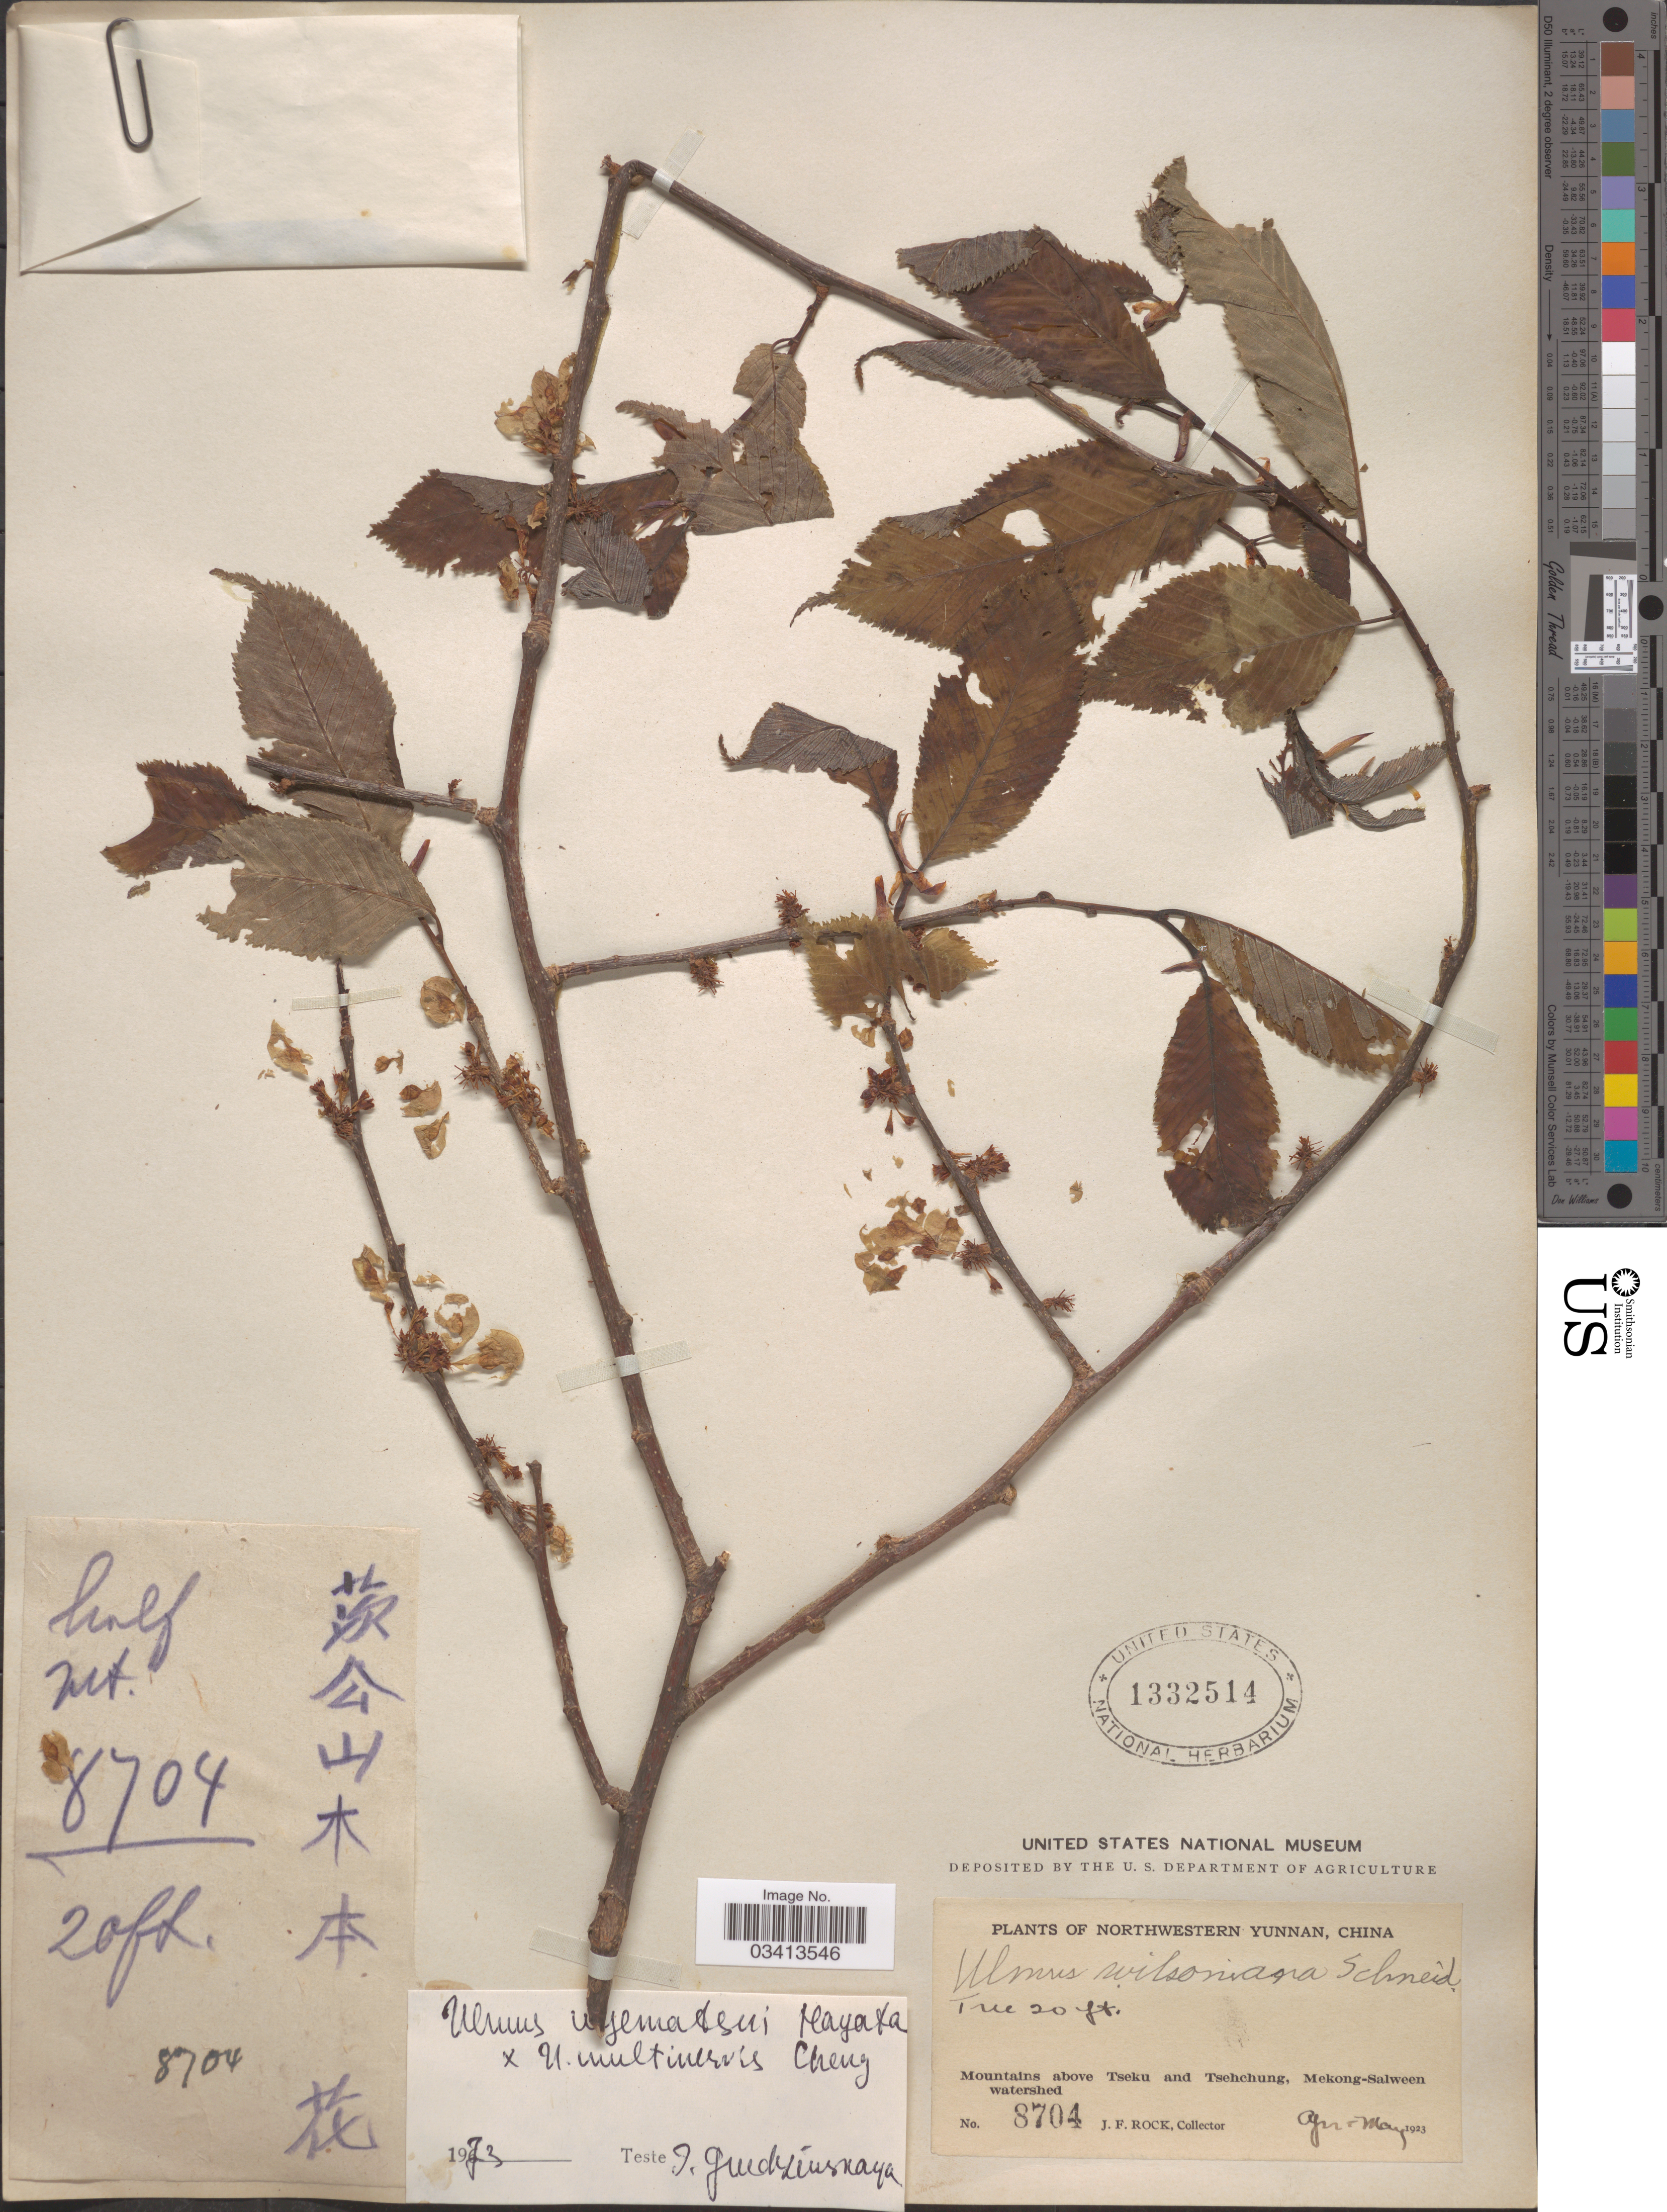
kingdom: Plantae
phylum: Tracheophyta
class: Magnoliopsida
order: Rosales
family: Ulmaceae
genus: Ulmus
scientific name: Ulmus uyematsui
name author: Hayata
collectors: J. Rock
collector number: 8704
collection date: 1923-04/1923-05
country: China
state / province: Yunnan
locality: Northwestern Yunnan. Mountains above Tseku and Tsehchung, Mekong-Salween watershed.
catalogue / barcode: US 1332514